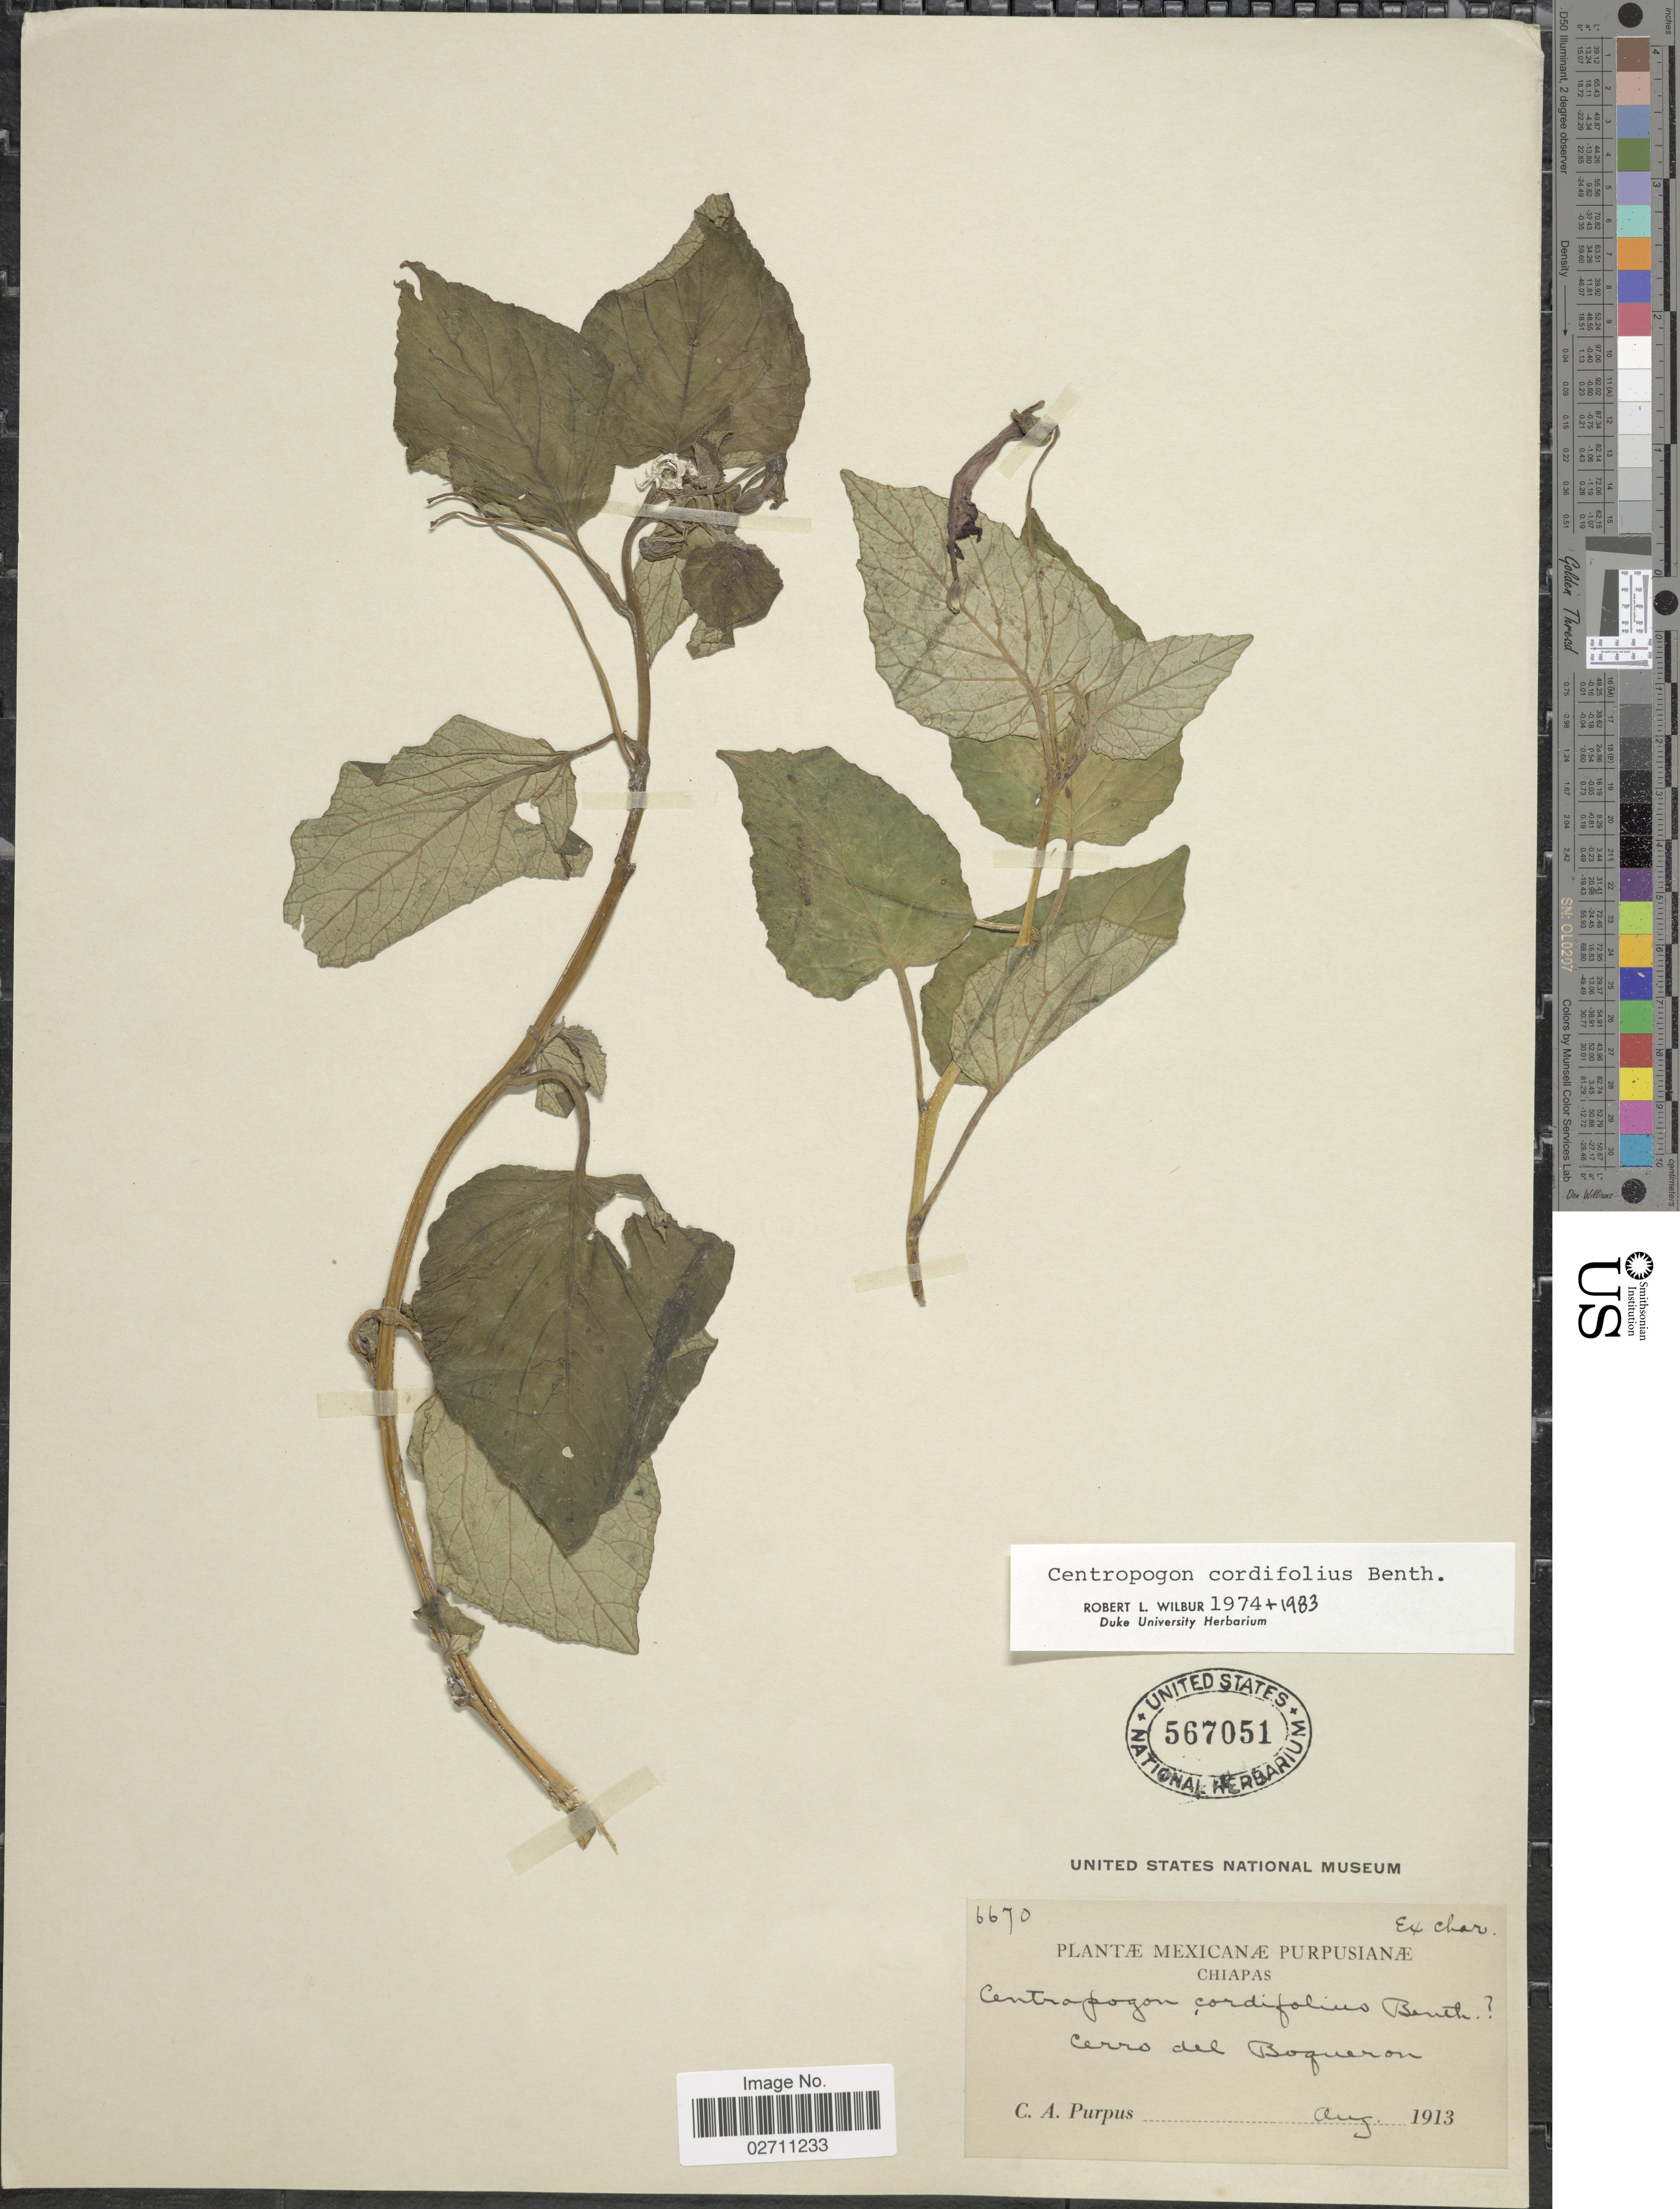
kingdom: Plantae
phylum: Tracheophyta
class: Magnoliopsida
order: Asterales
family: Campanulaceae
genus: Centropogon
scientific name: Centropogon cordifolius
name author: Benth.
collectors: C. A. Purpus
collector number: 6670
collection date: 1913-08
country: Mexico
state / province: Chiapas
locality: Cerro del Boqueron.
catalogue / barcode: US 567051